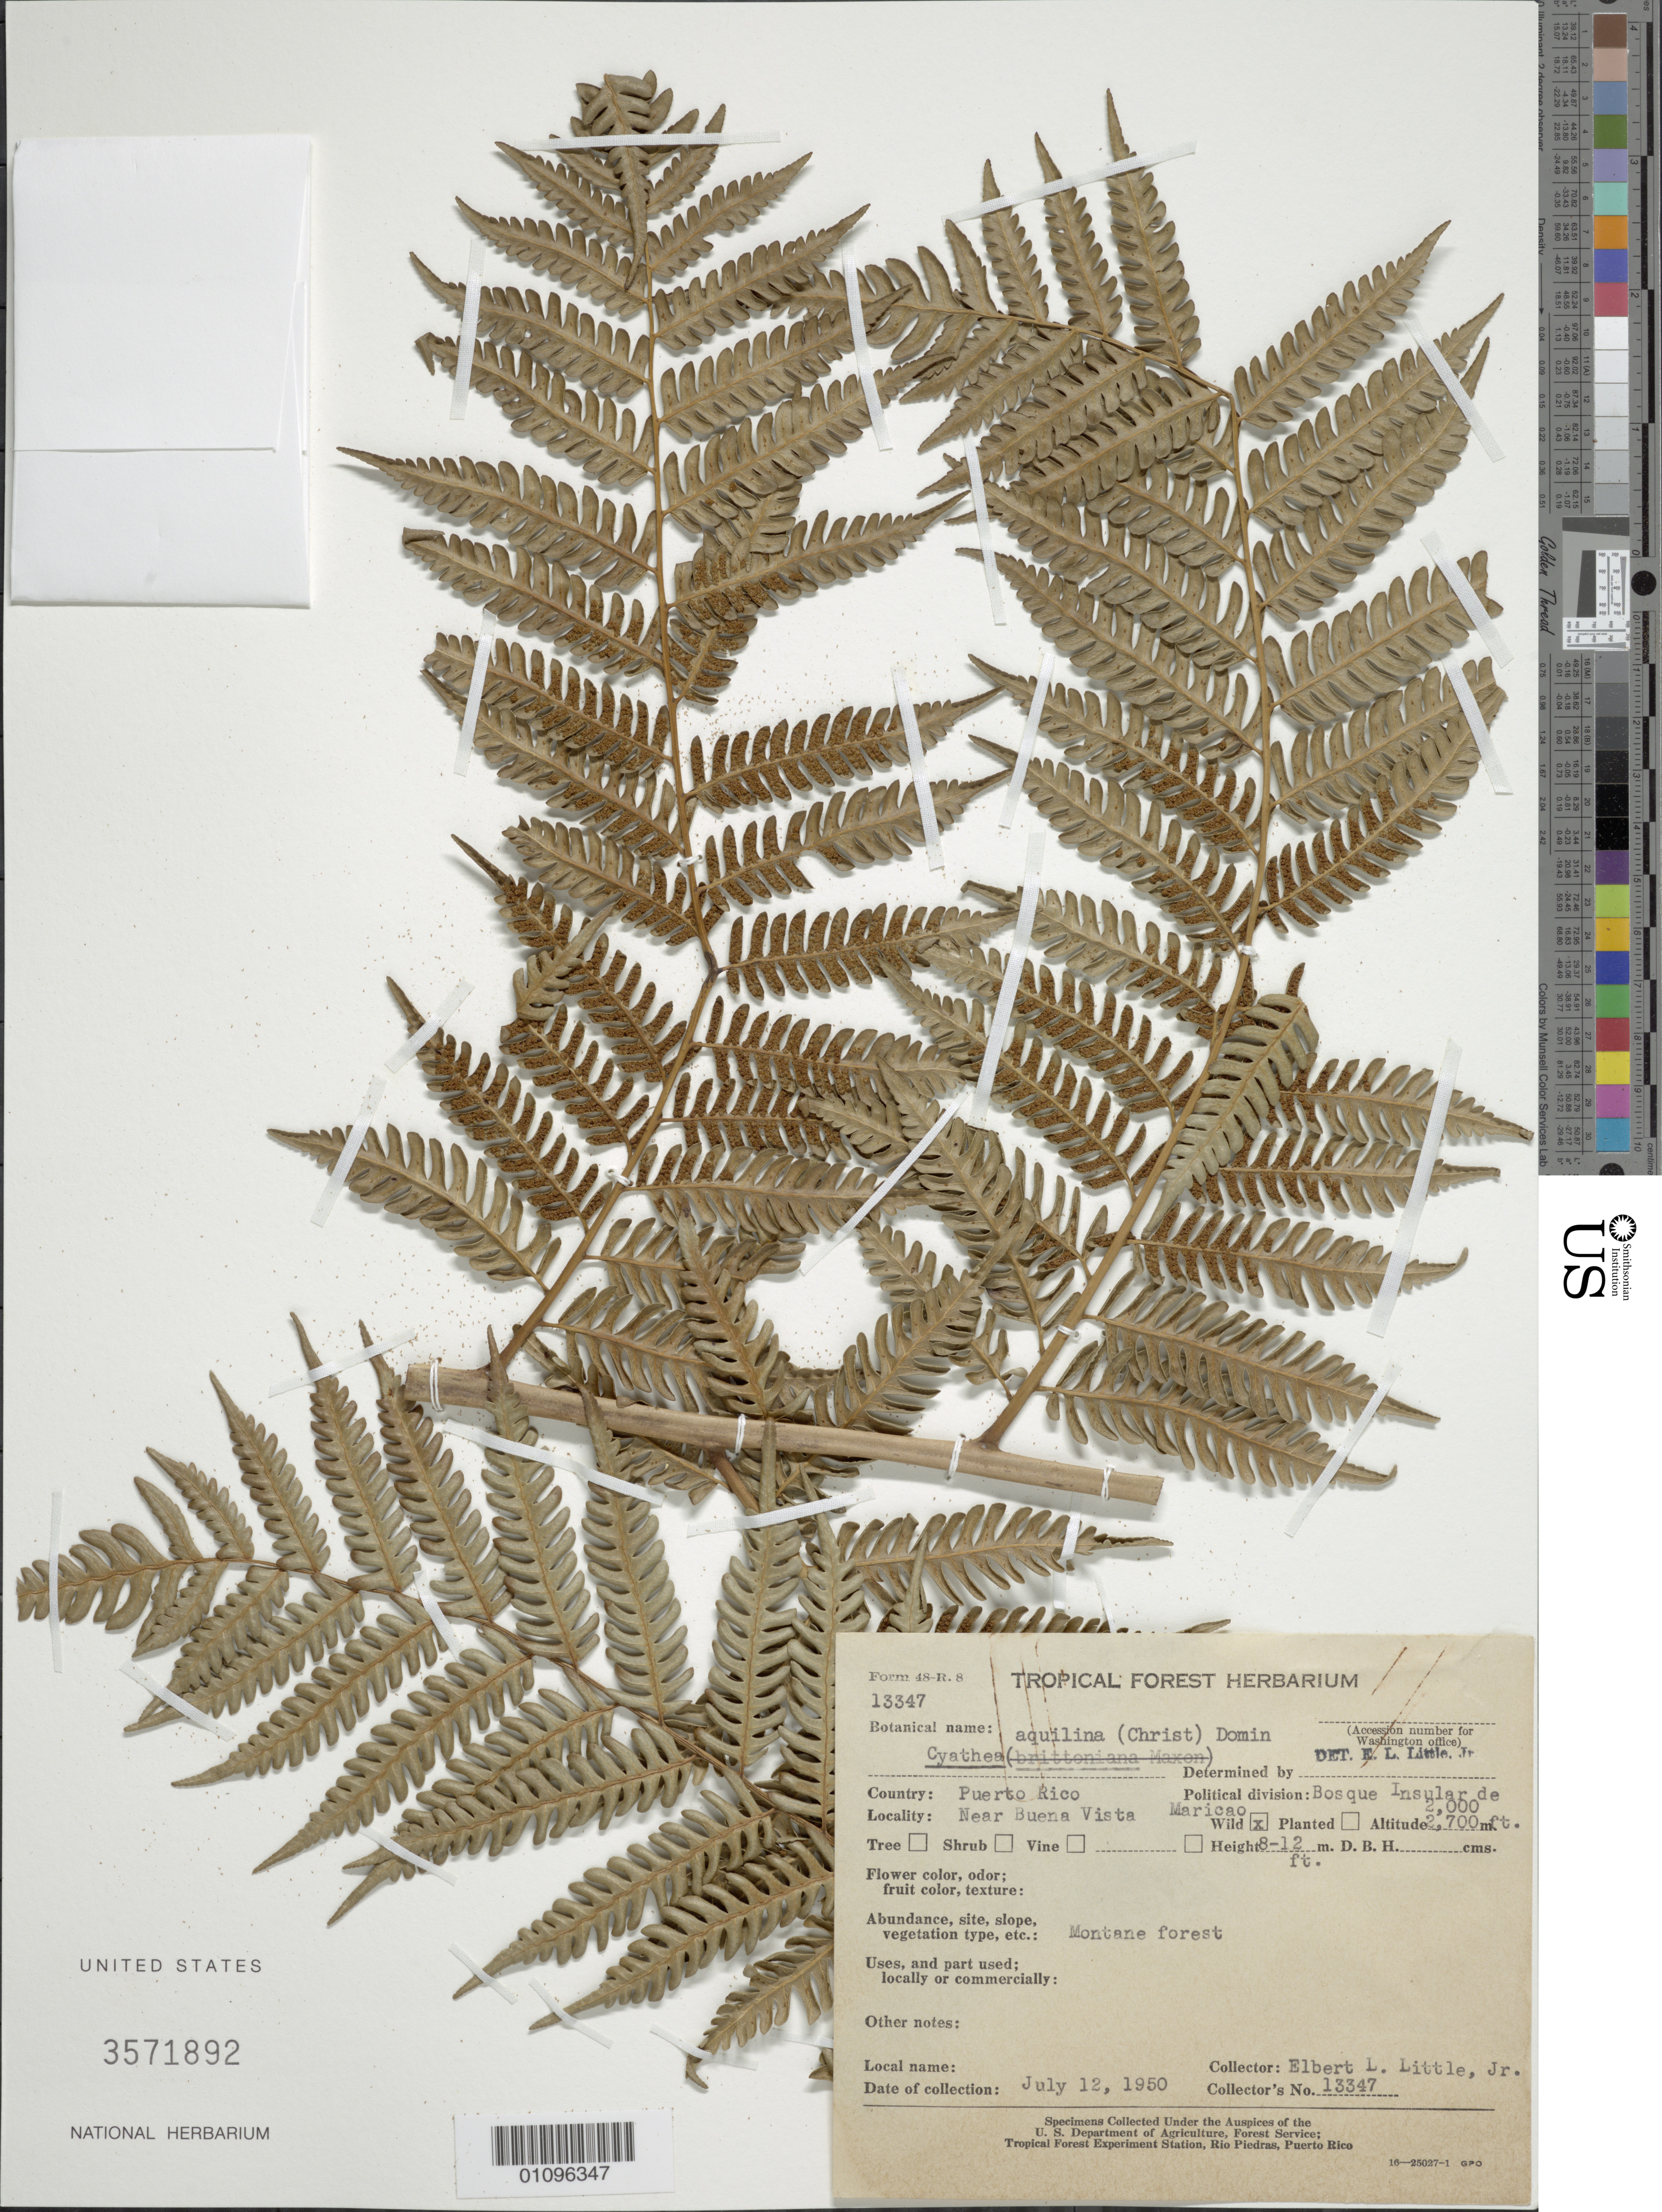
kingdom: Plantae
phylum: Tracheophyta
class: Polypodiopsida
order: Cyatheales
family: Cyatheaceae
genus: Cyathea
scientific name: Cyathea parvula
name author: (Jenman) Domin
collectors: E. L. Little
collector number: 13347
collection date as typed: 12 Jul 1950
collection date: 1950-07-12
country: Puerto Rico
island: Puerto Rico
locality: Bosque Insular de Maricao, near Buena Vista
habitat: Montane forest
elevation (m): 610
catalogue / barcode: US 3571892